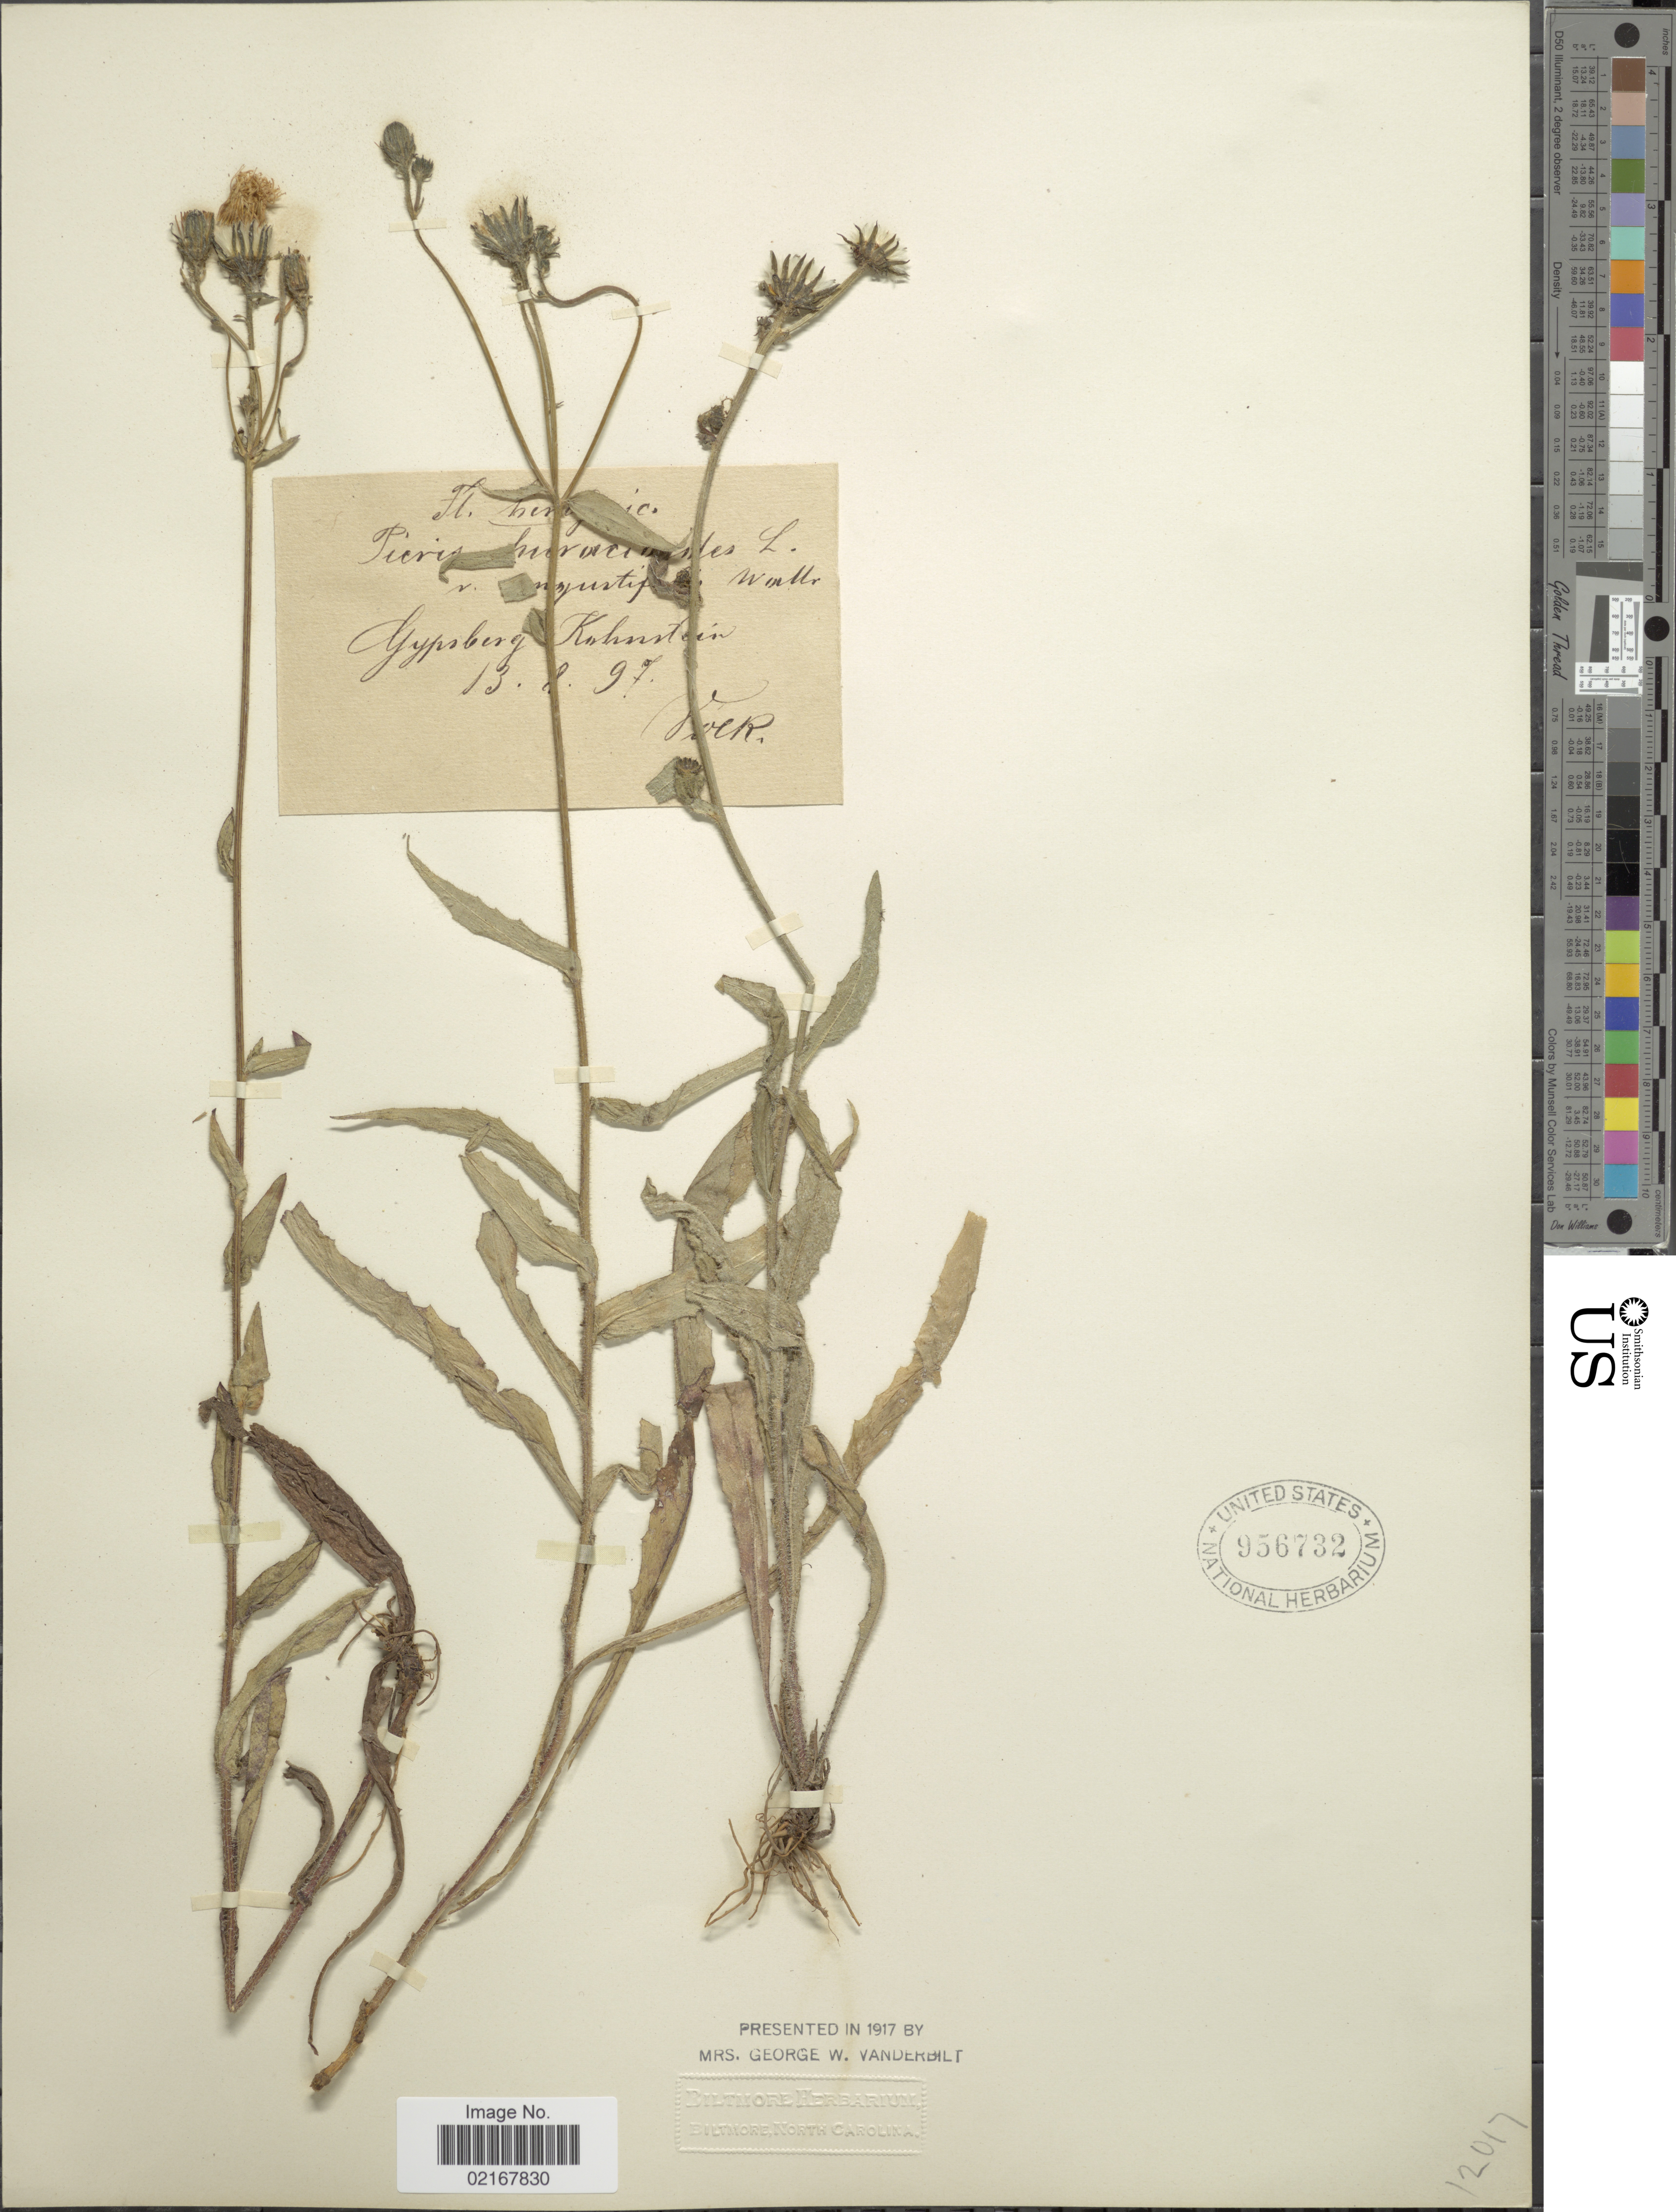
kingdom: Plantae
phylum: Tracheophyta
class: Magnoliopsida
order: Asterales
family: Asteraceae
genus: Picris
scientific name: Picris hieracioides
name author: L.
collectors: Vock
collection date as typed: Transcribed d/m/y: 13/8/97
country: Germany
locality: Her [illegible text]ic, Gypsberg Kohnstein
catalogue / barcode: US 956732